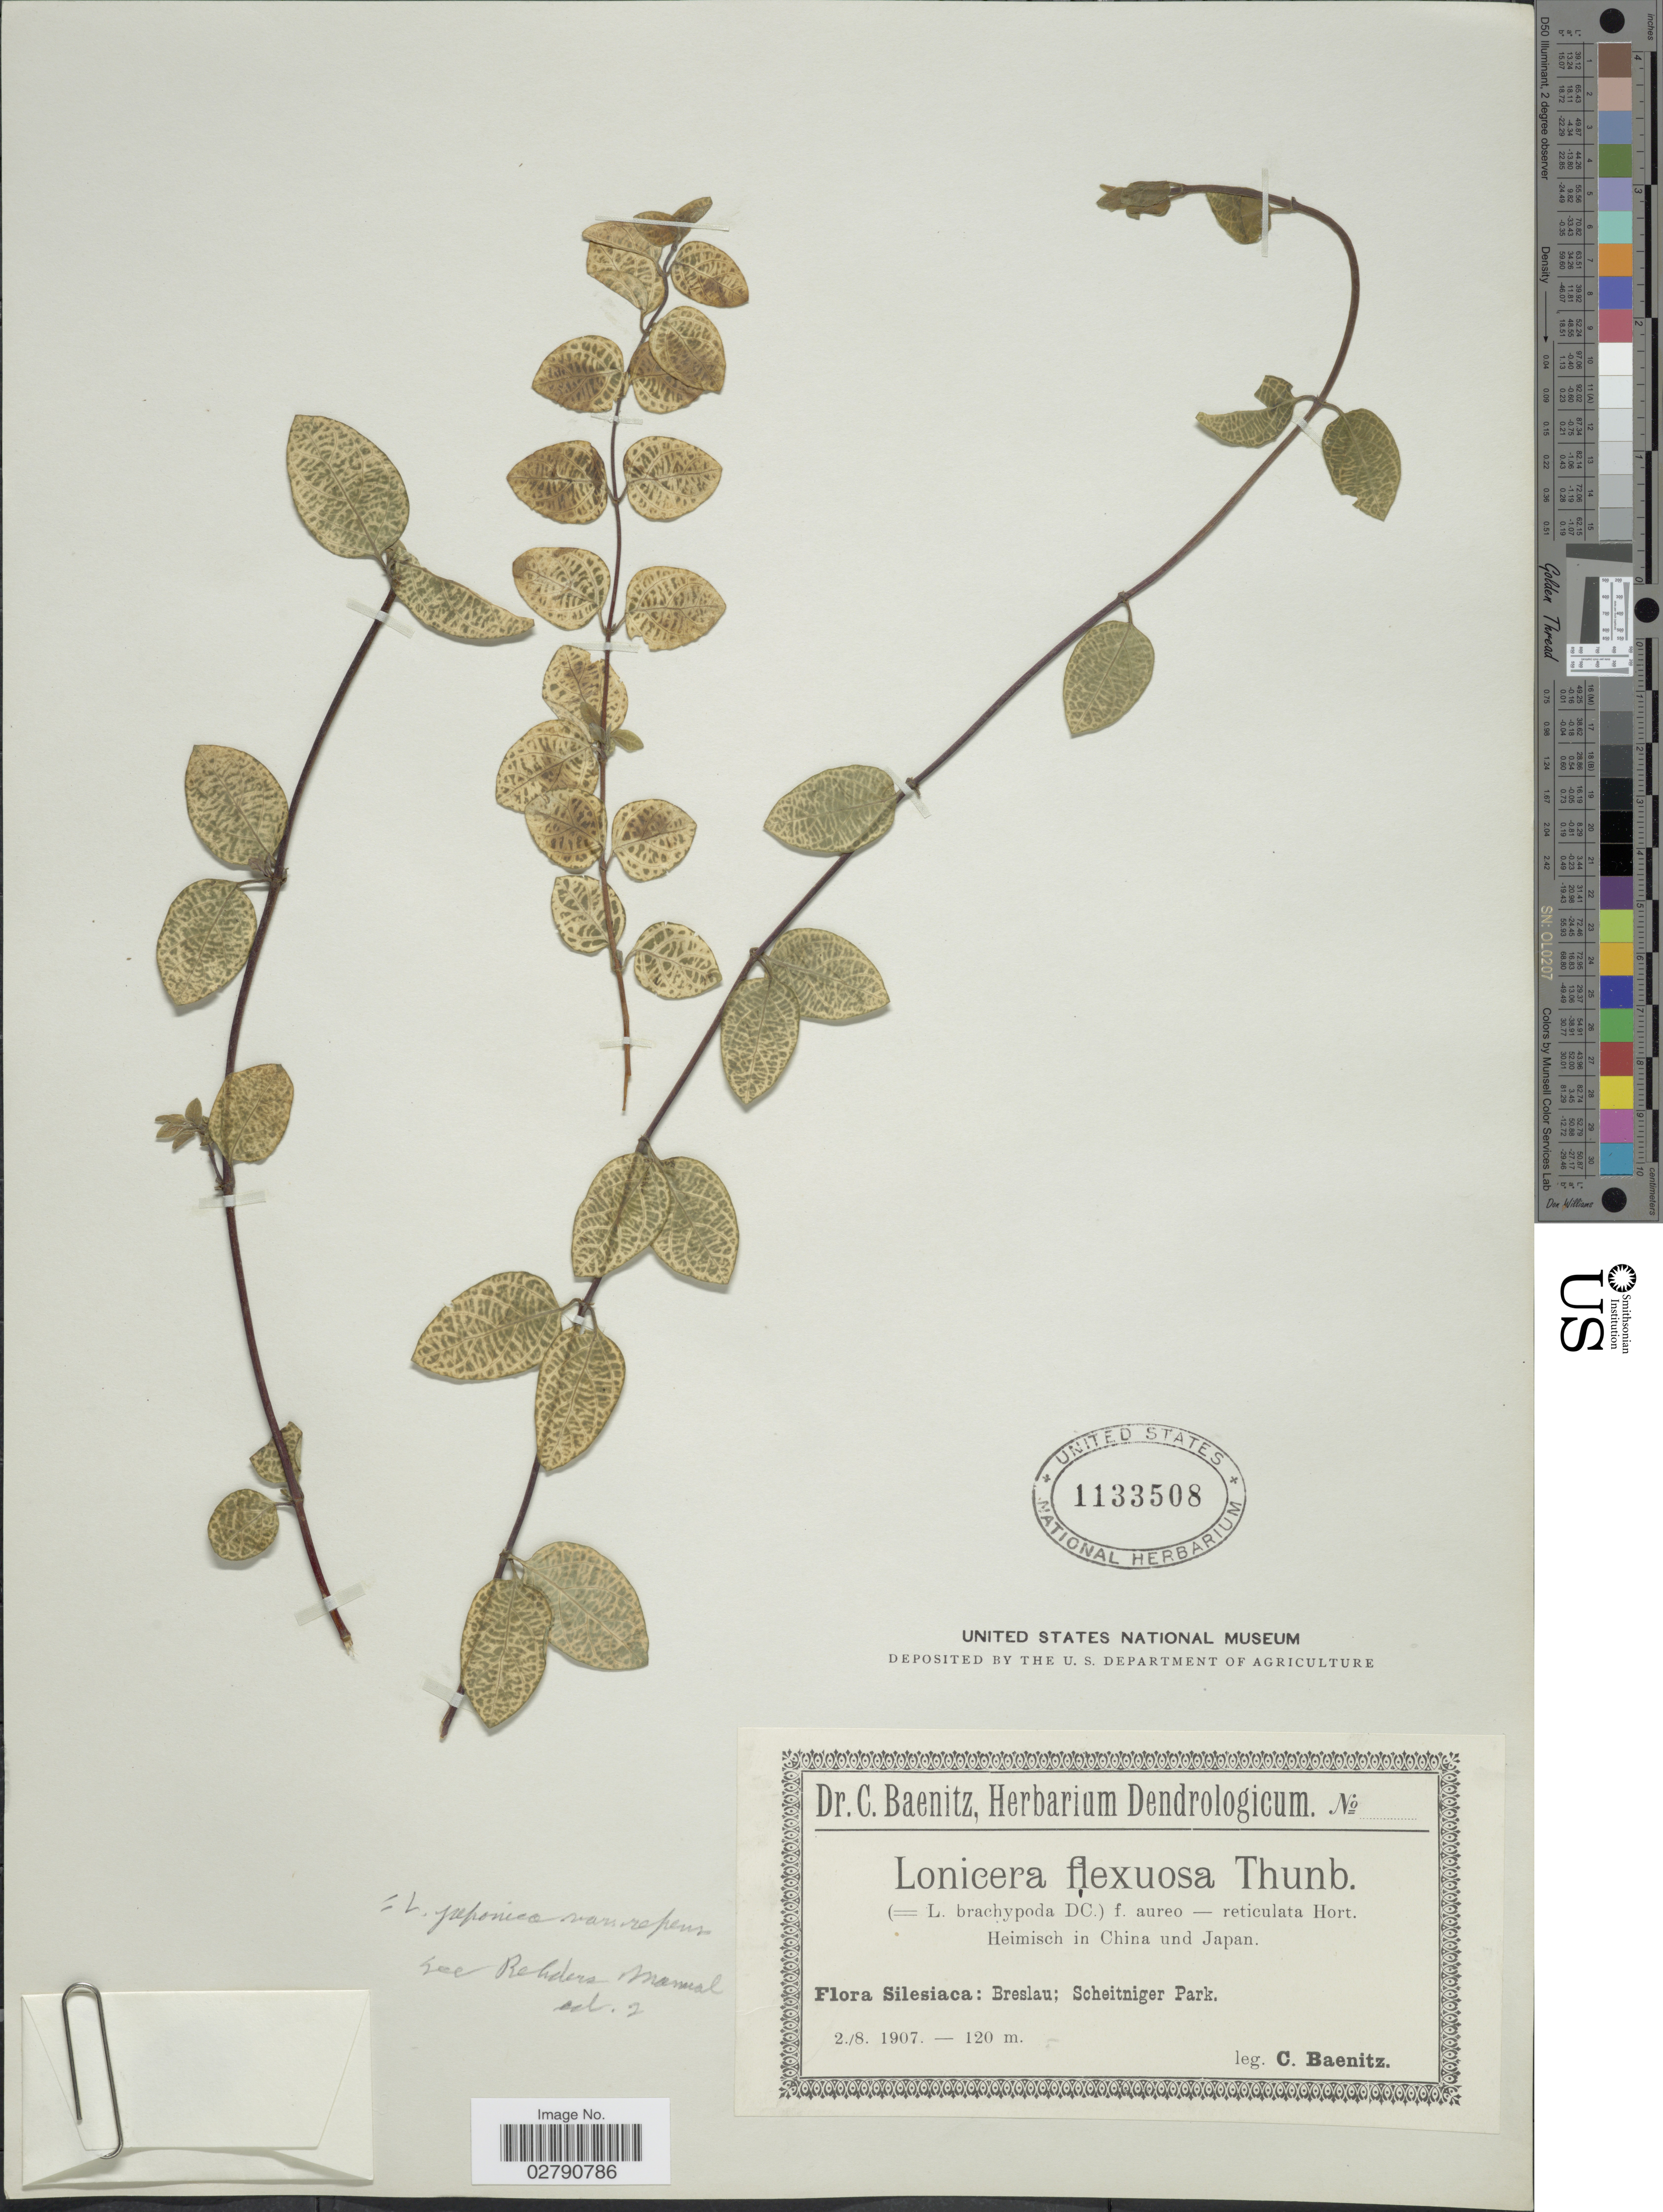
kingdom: Plantae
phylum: Tracheophyta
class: Magnoliopsida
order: Dipsacales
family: Caprifoliaceae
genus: Lonicera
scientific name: Lonicera japonica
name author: Thunb.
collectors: C. G. Baenitz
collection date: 1907-08-02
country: Poland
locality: Silesiaca: Breslau; Scheitniger Park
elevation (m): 120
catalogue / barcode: US 1133508